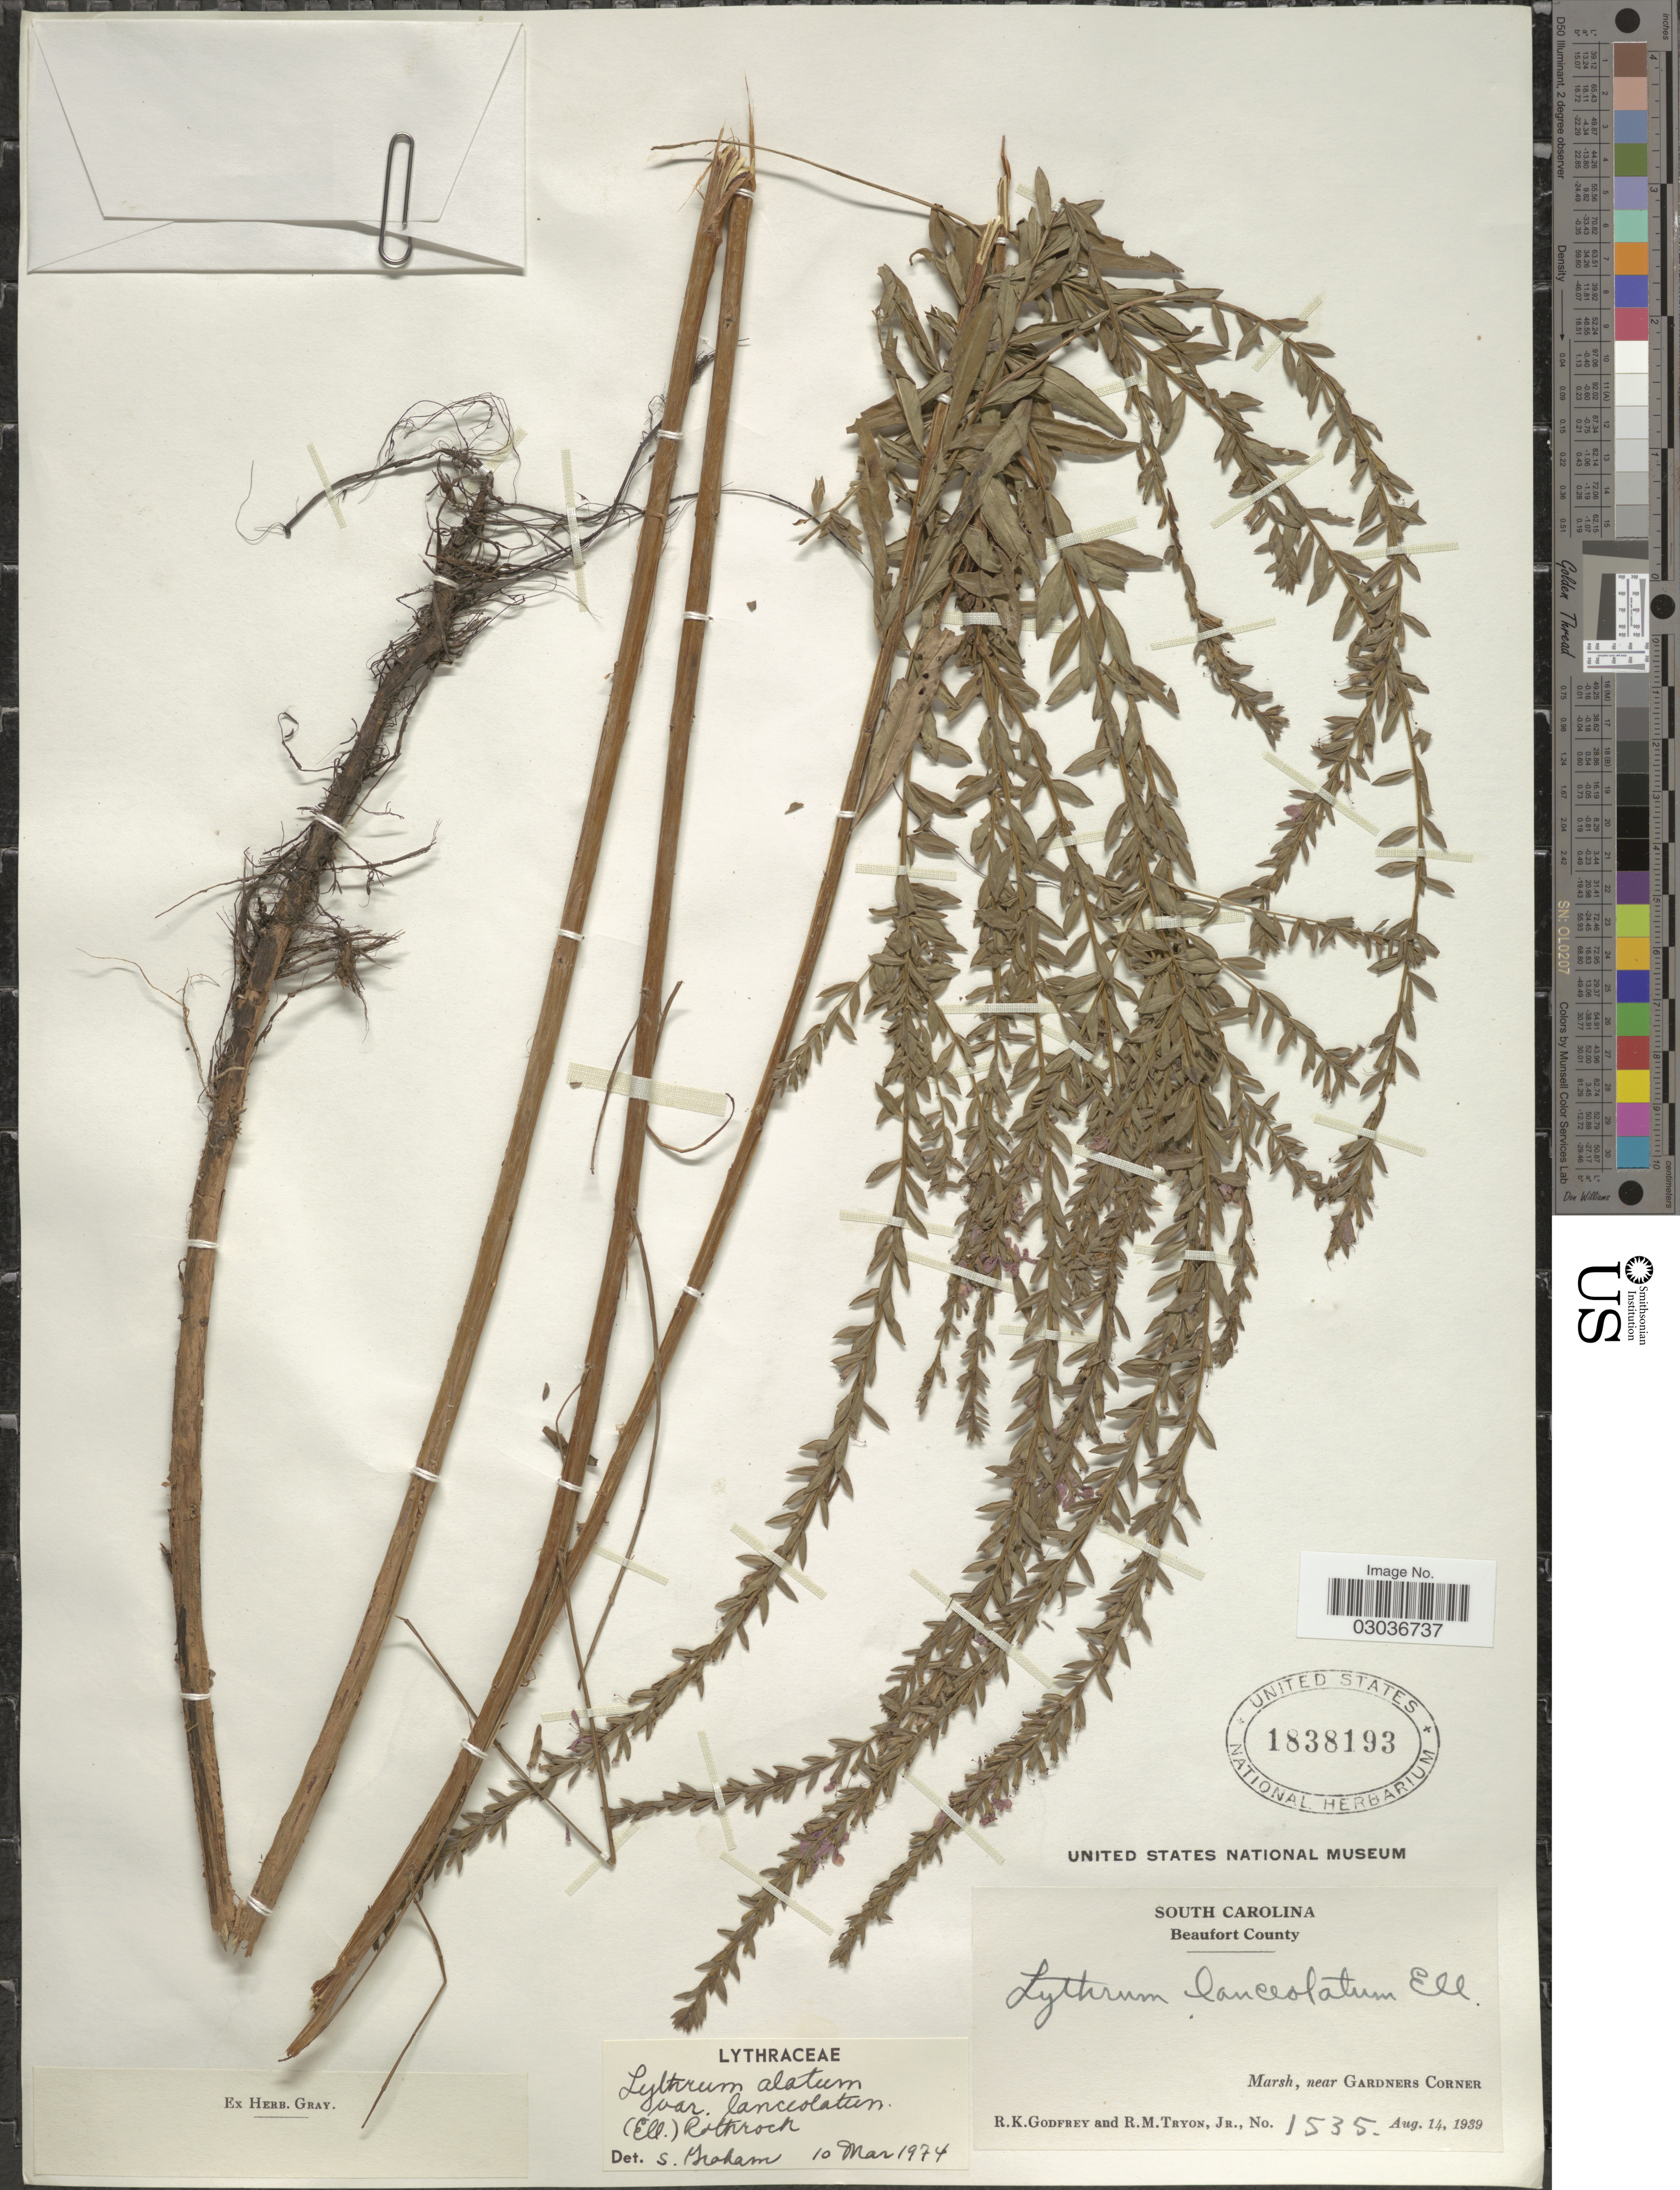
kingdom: Plantae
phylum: Tracheophyta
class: Magnoliopsida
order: Myrtales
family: Lythraceae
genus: Lythrum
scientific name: Lythrum alatum var. lanceolatum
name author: (Elliott) A. Gray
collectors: R. K. Godfrey & R. Tryon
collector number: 1535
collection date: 1939-08-14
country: United States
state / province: South Carolina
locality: Beaufort County. Marsh, near Gardners Corner.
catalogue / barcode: US 1838193